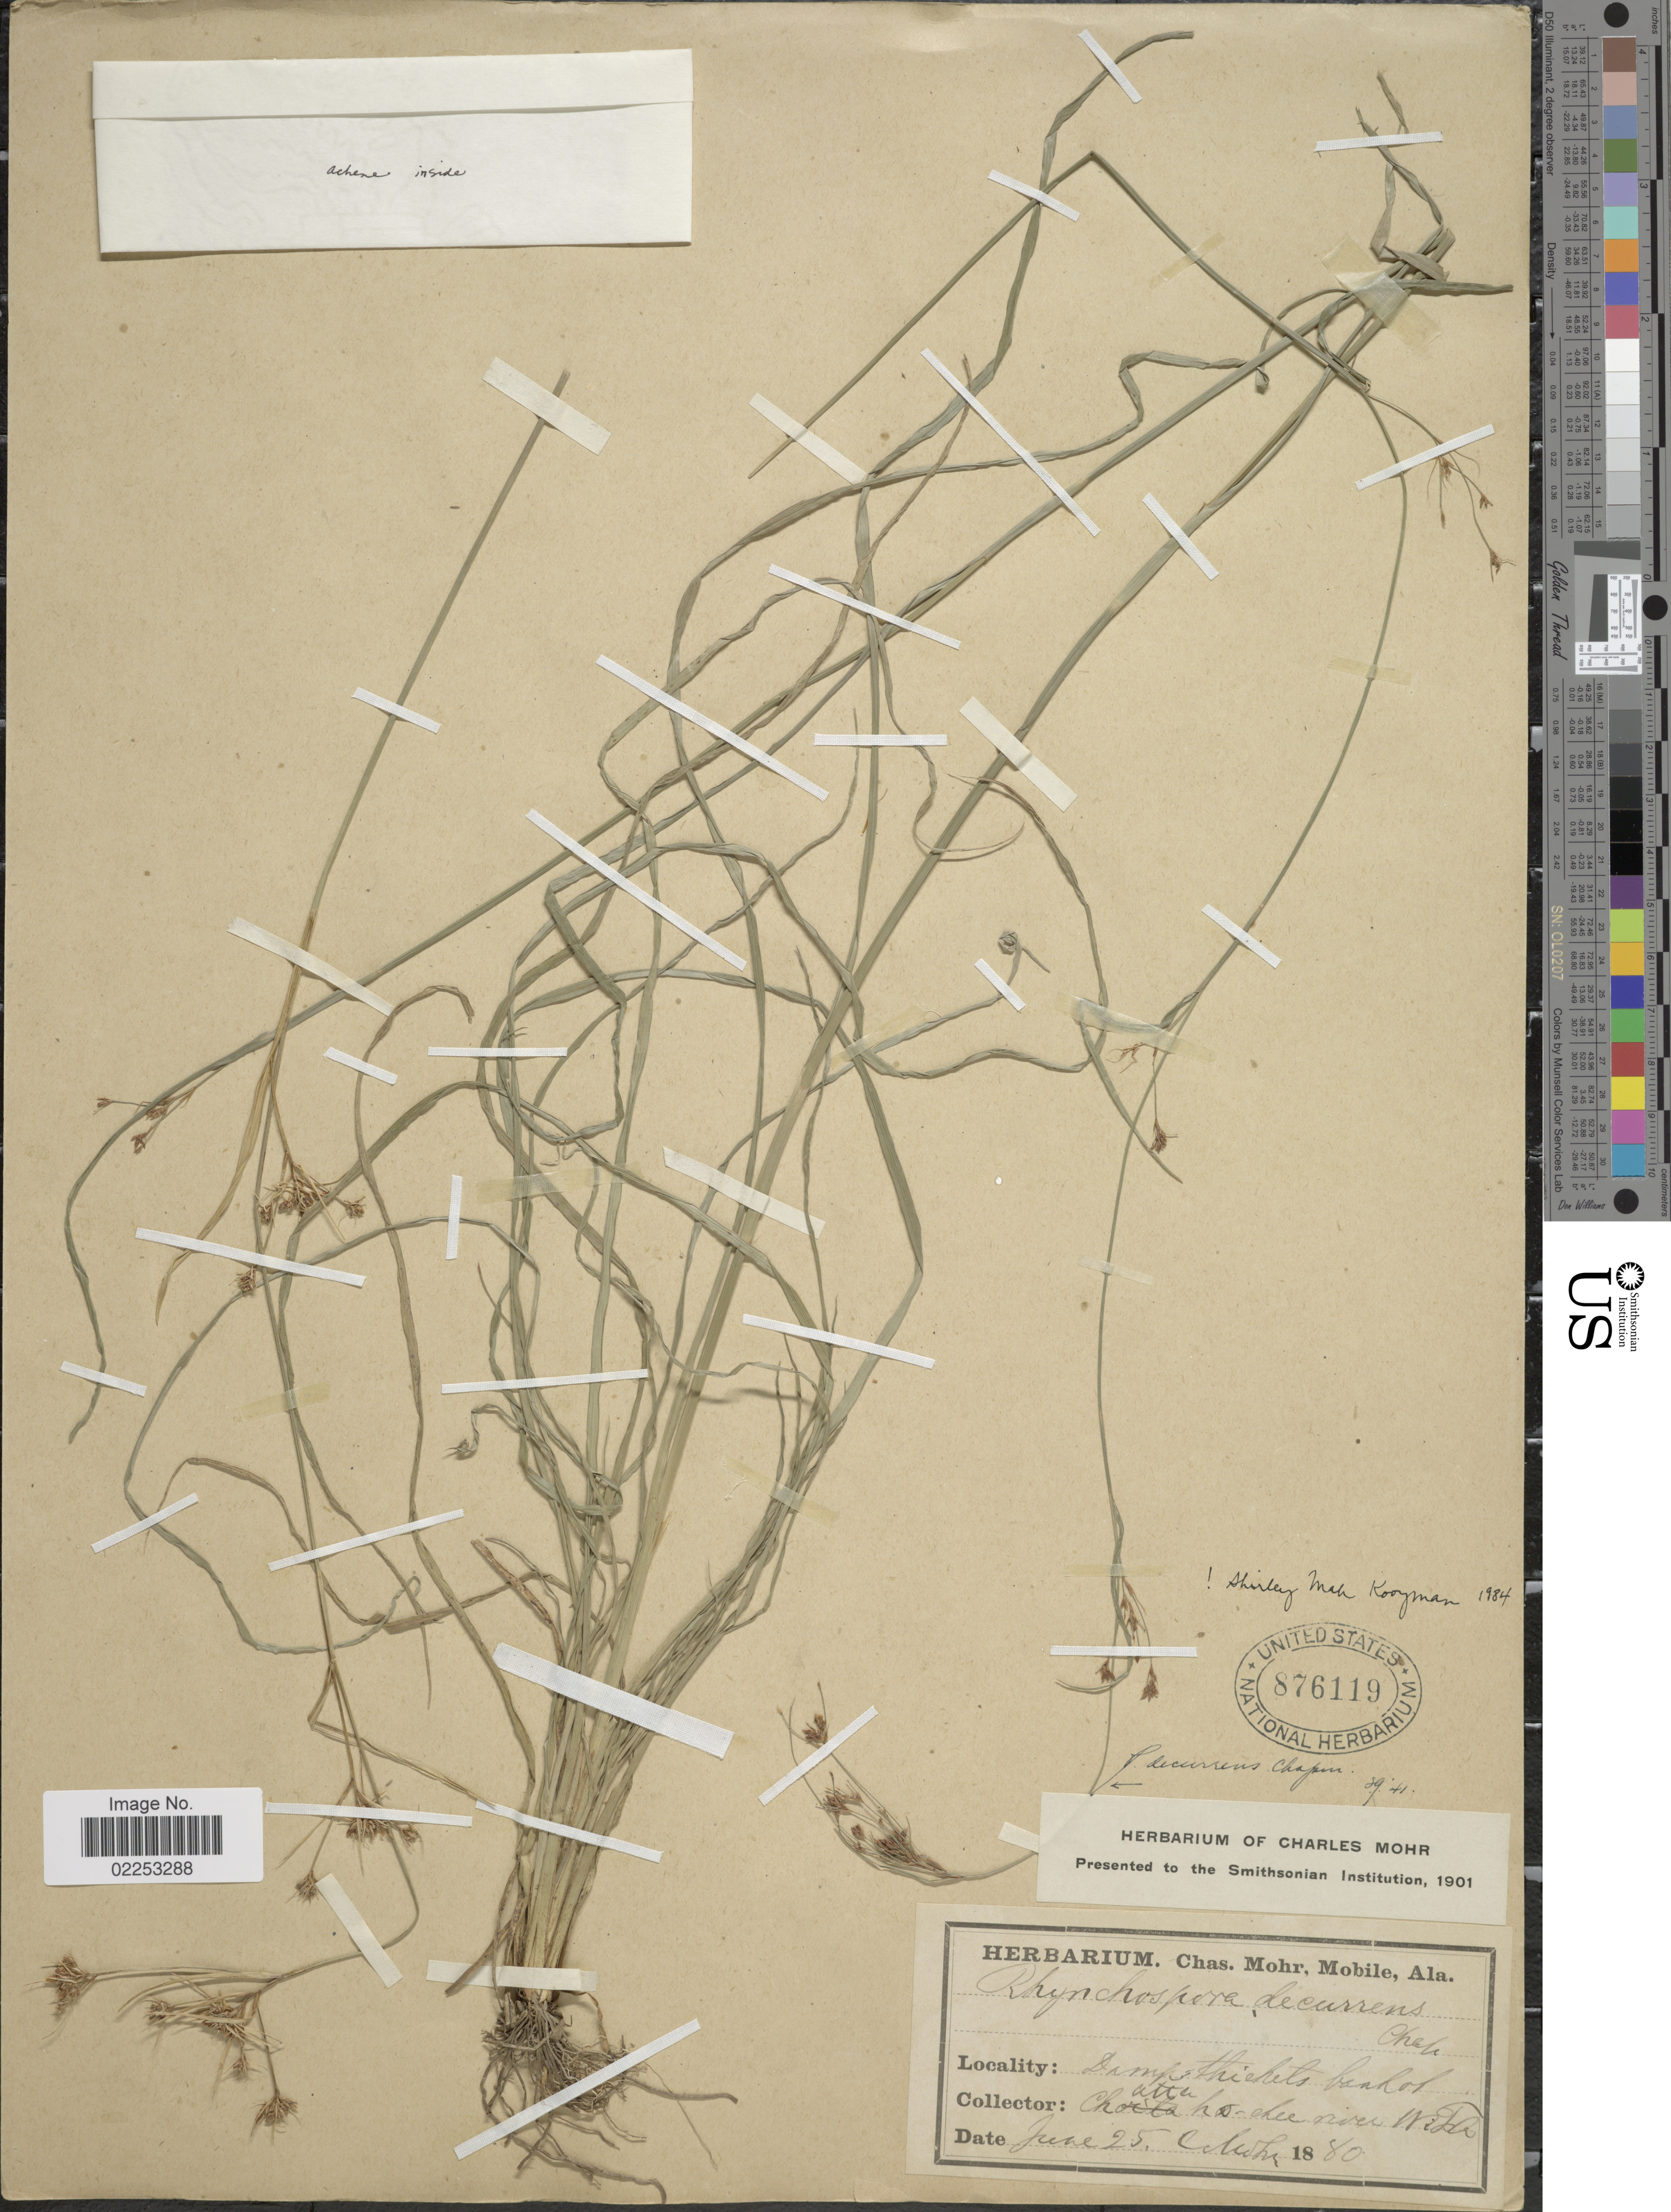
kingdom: Plantae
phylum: Tracheophyta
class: Liliopsida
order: Poales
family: Cyperaceae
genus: Rhynchospora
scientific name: Rhynchospora decurrens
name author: Chapm.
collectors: C. T. Mohr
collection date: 1880-06-25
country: United States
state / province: Florida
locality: Damp thickets bank of Chattahoochee River, W. Fla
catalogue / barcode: US 876119